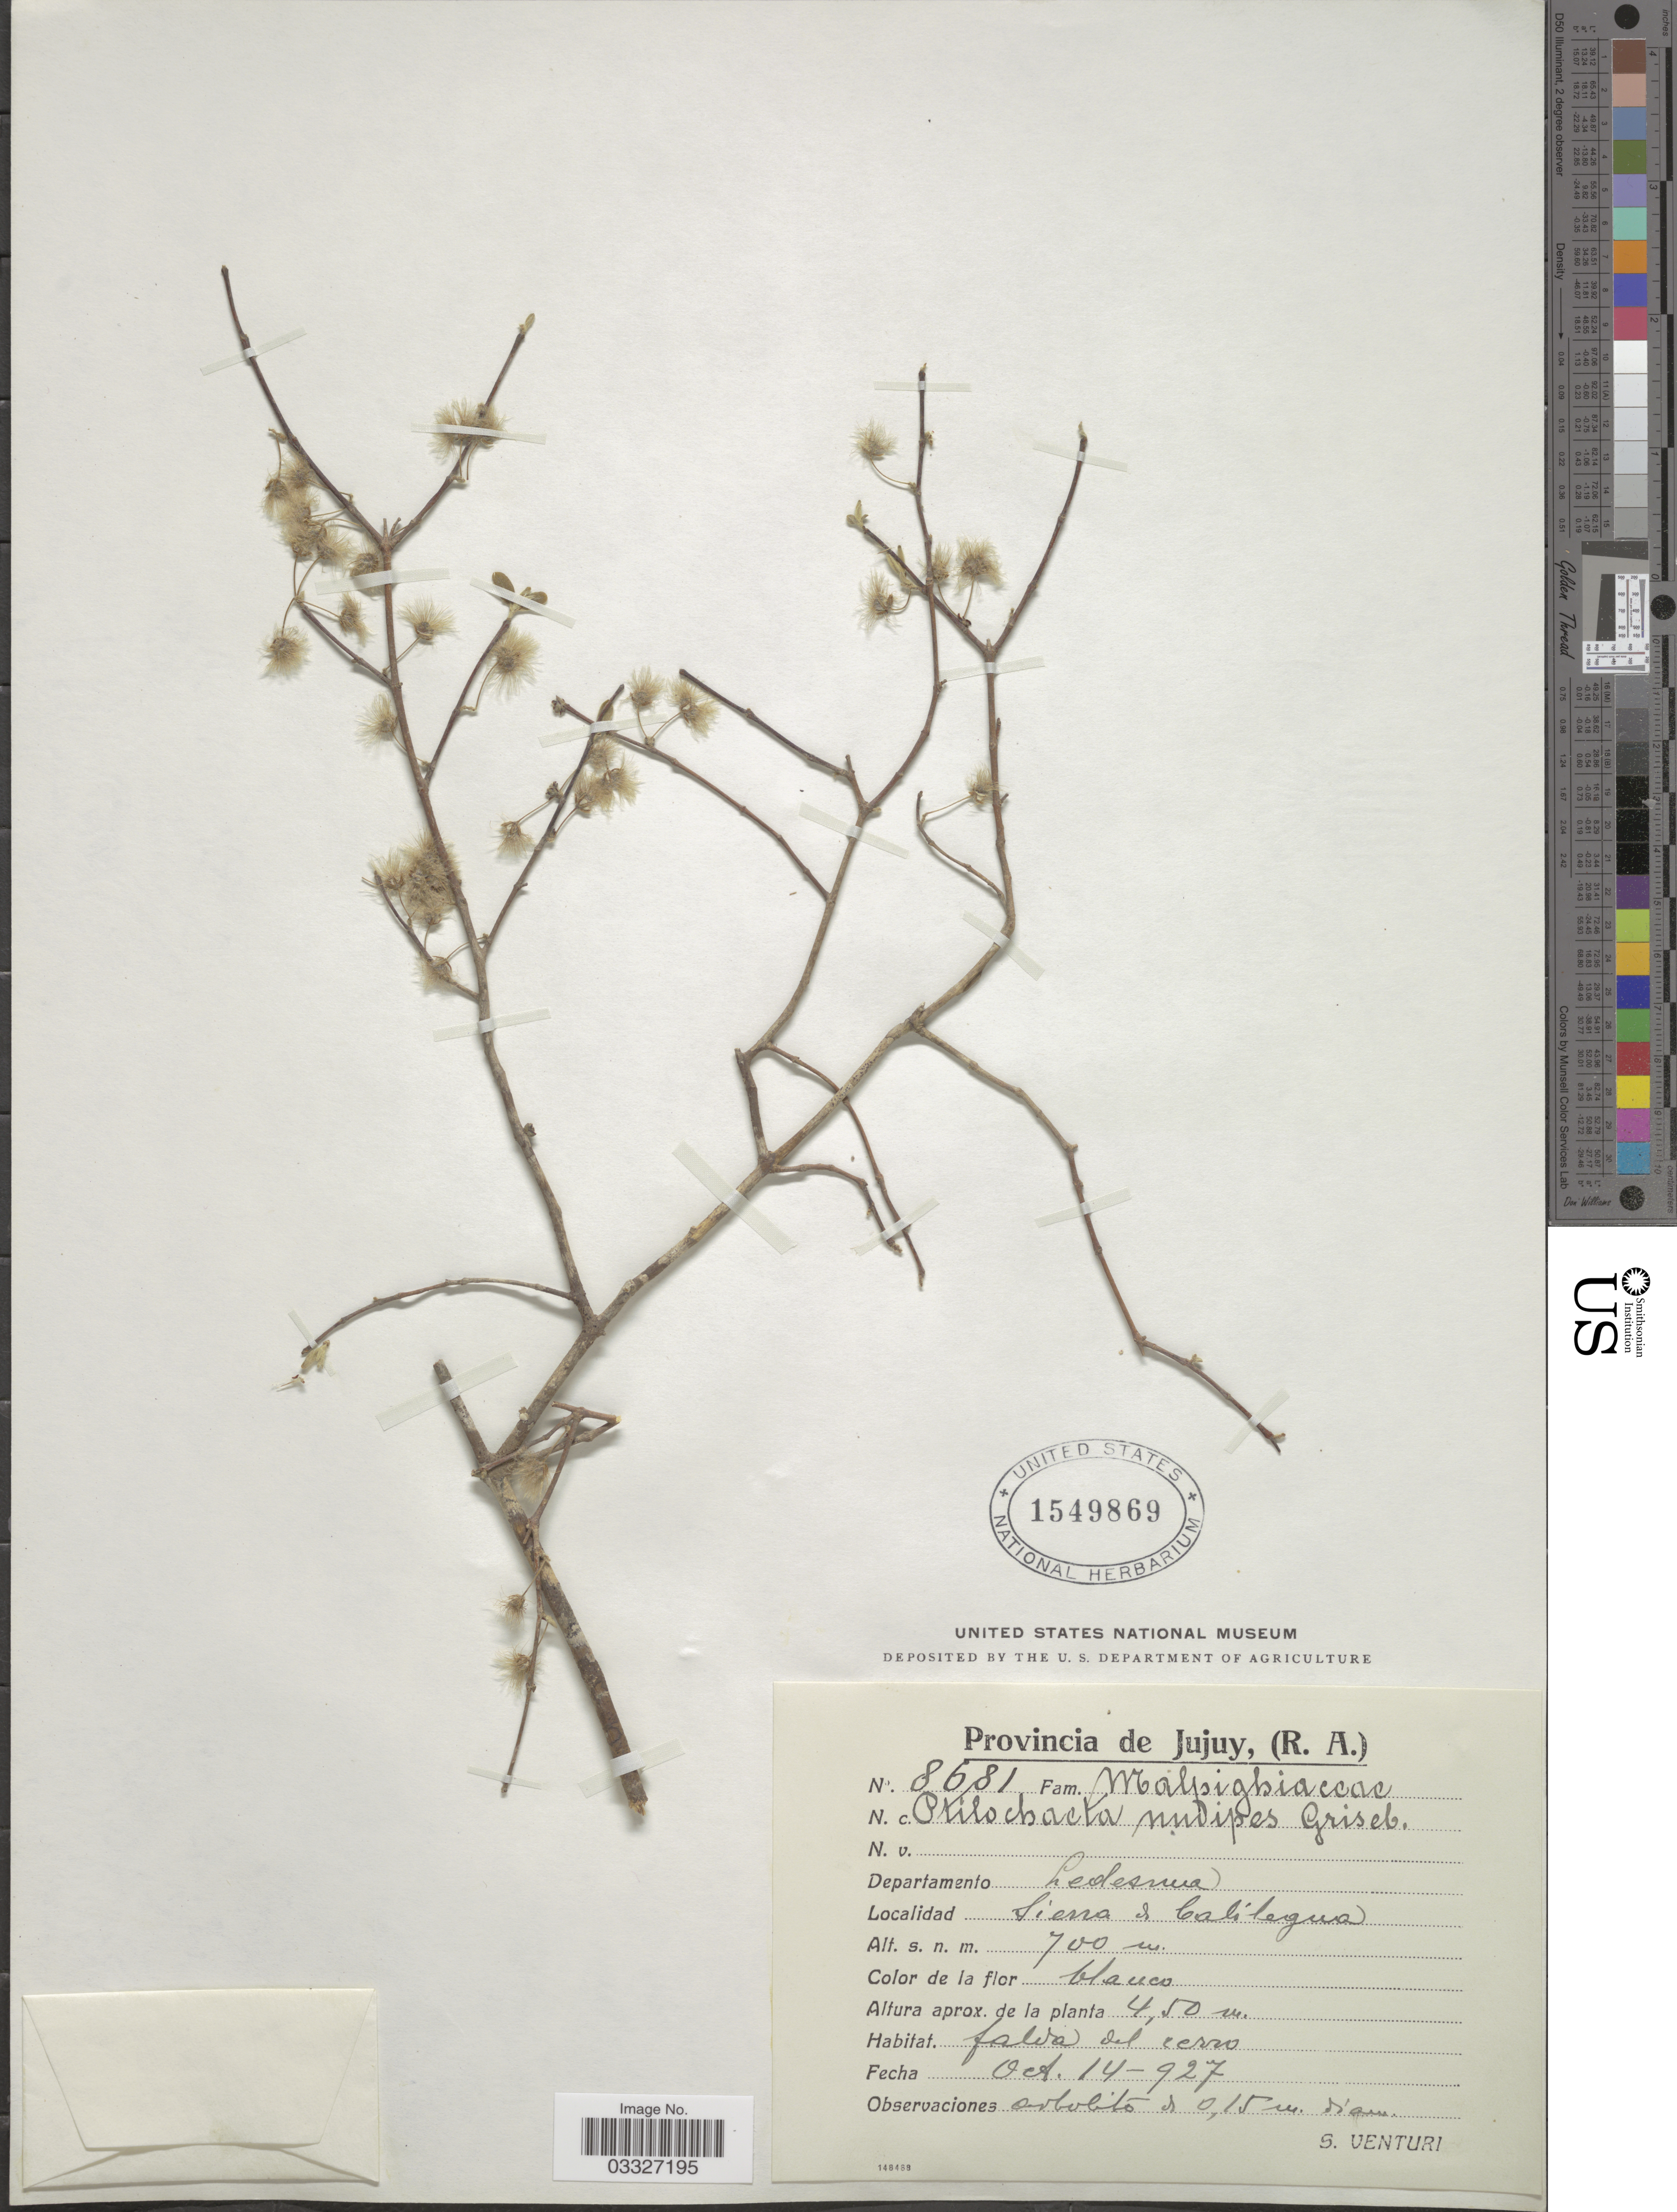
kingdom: Plantae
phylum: Tracheophyta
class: Magnoliopsida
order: Malpighiales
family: Malpighiaceae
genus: Ptilochaeta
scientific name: Ptilochaeta nudipes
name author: Griseb.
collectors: S. Venturi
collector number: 8681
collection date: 1927-10-14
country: Argentina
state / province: Jujuy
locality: Departamento Ledesma. Sierra de Calilegua.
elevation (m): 700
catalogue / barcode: US 1549869